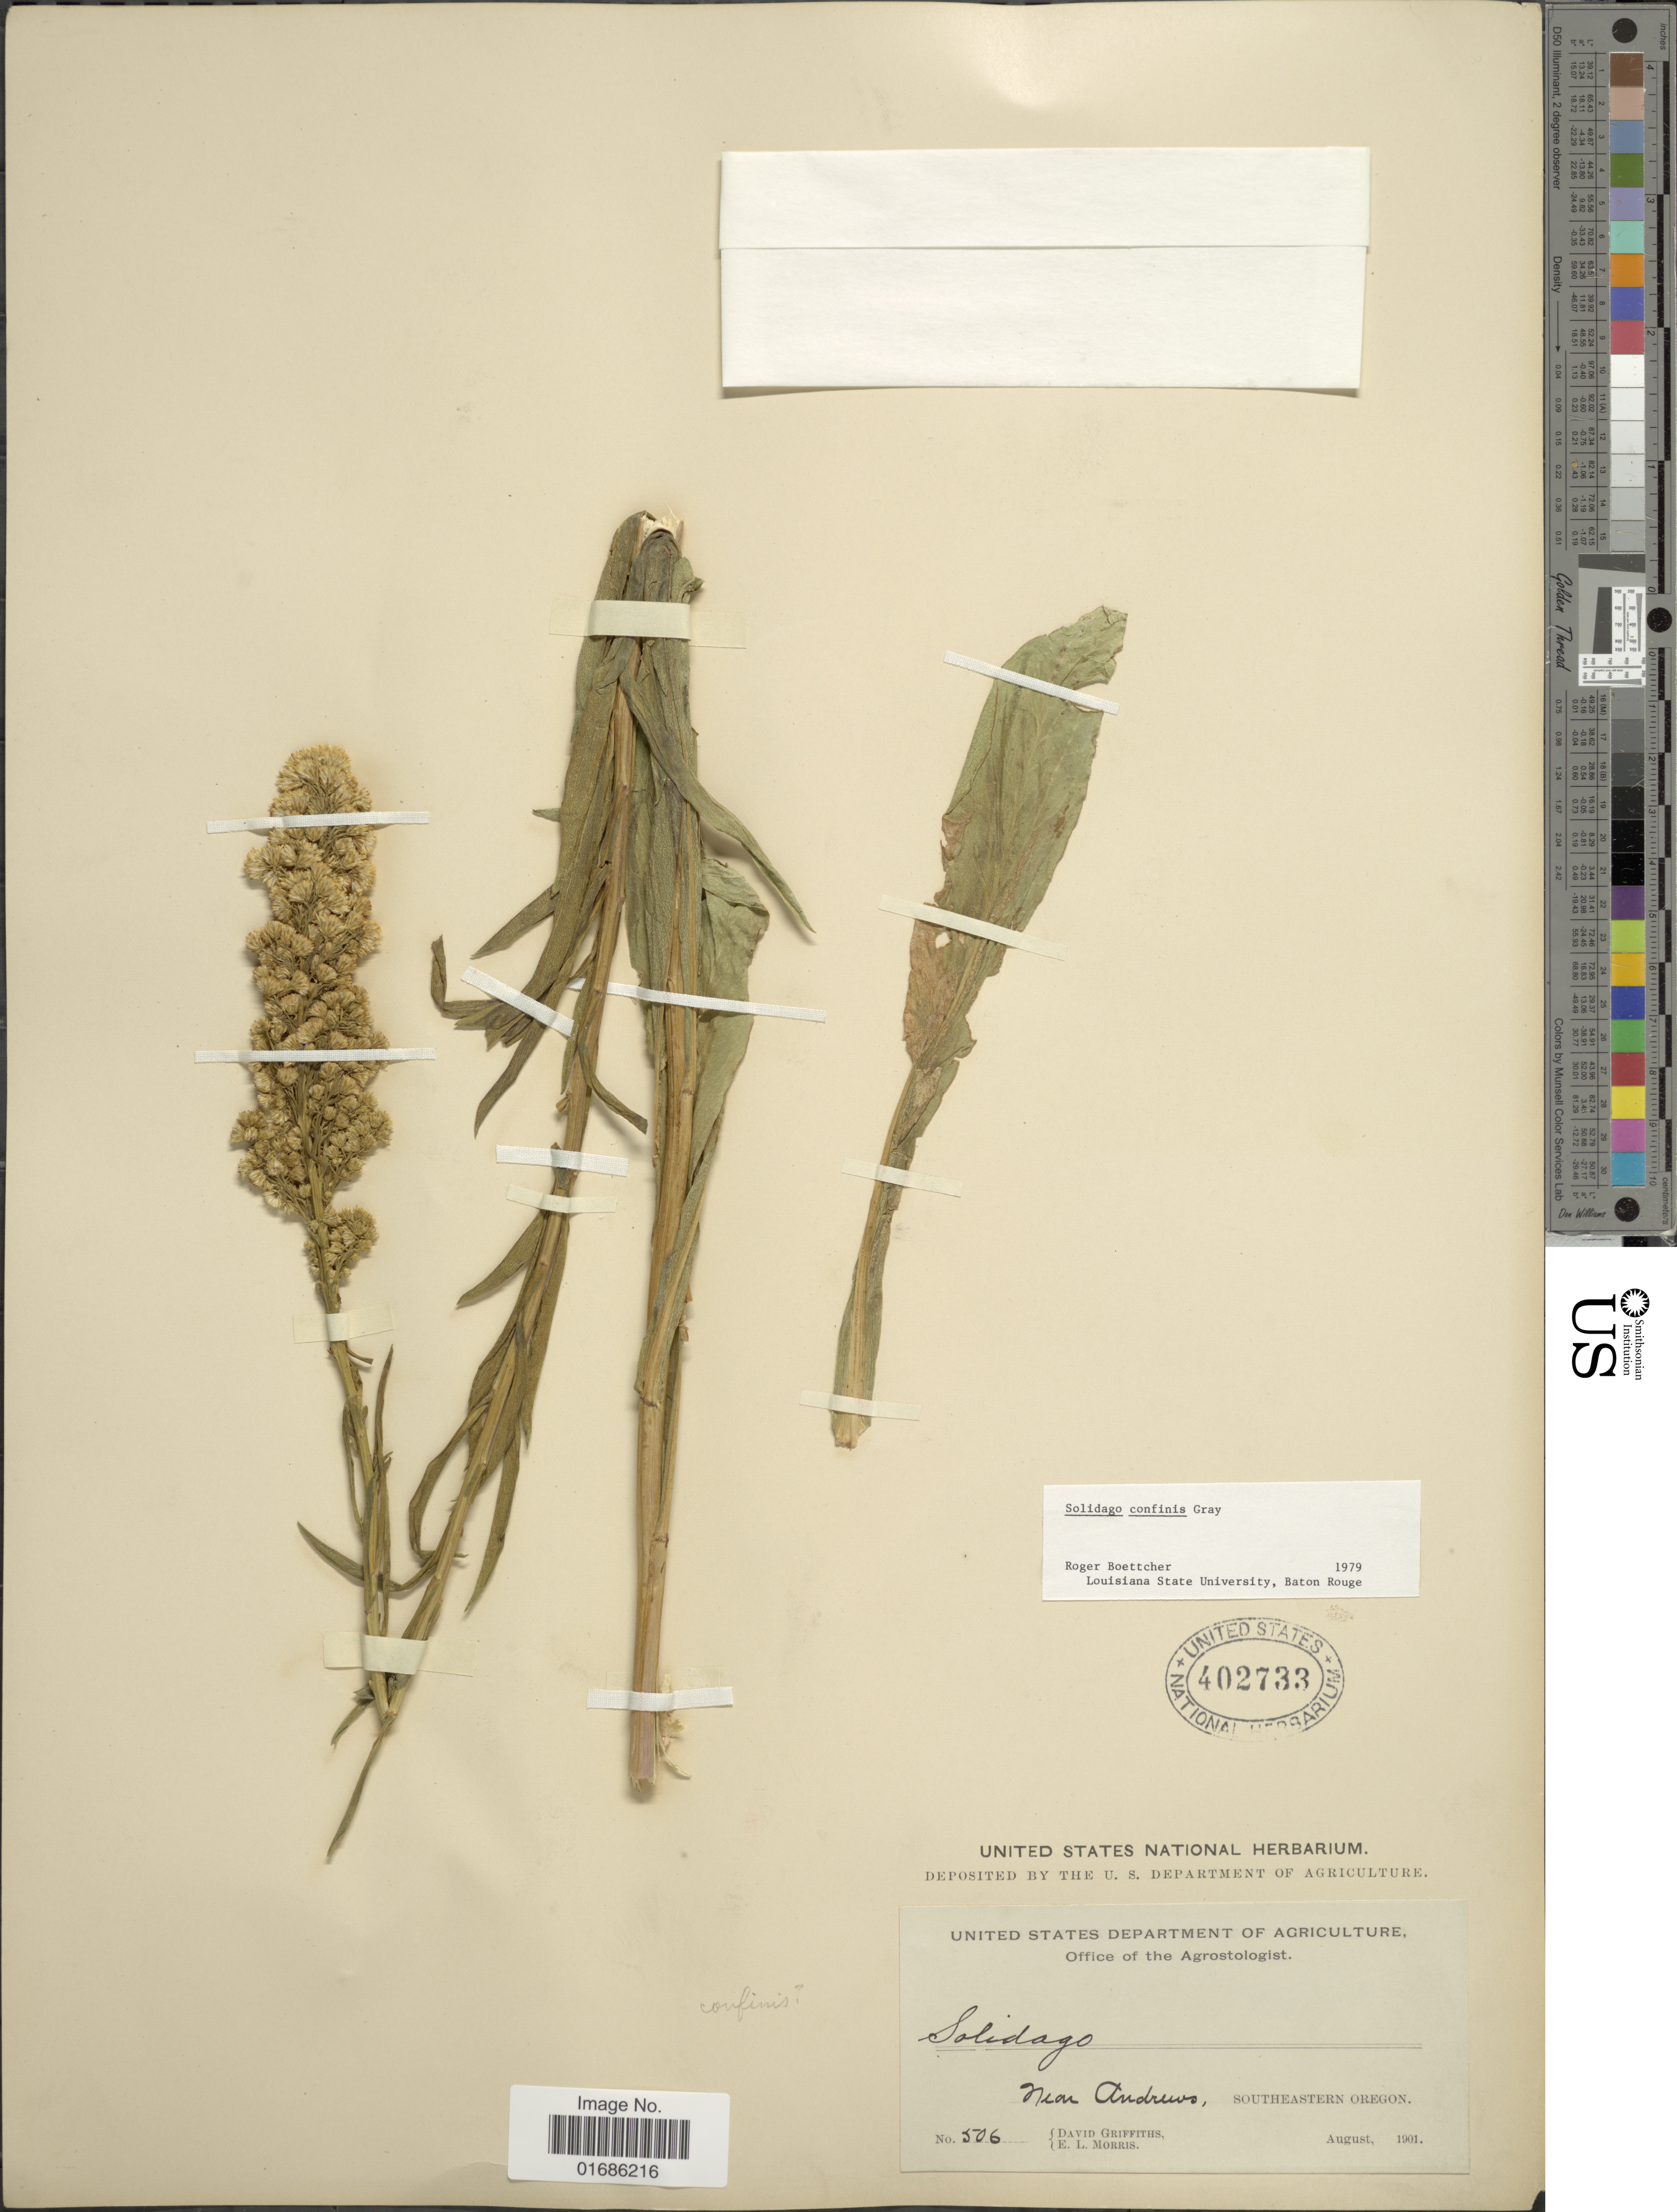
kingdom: Plantae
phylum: Tracheophyta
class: Magnoliopsida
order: Asterales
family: Asteraceae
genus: Solidago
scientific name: Solidago confinis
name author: A. Gray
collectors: D. Griffiths & E. Morris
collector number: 506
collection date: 1901-08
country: United States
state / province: Oregon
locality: Near Andrews, Southeastern Oregon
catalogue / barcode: US 402733